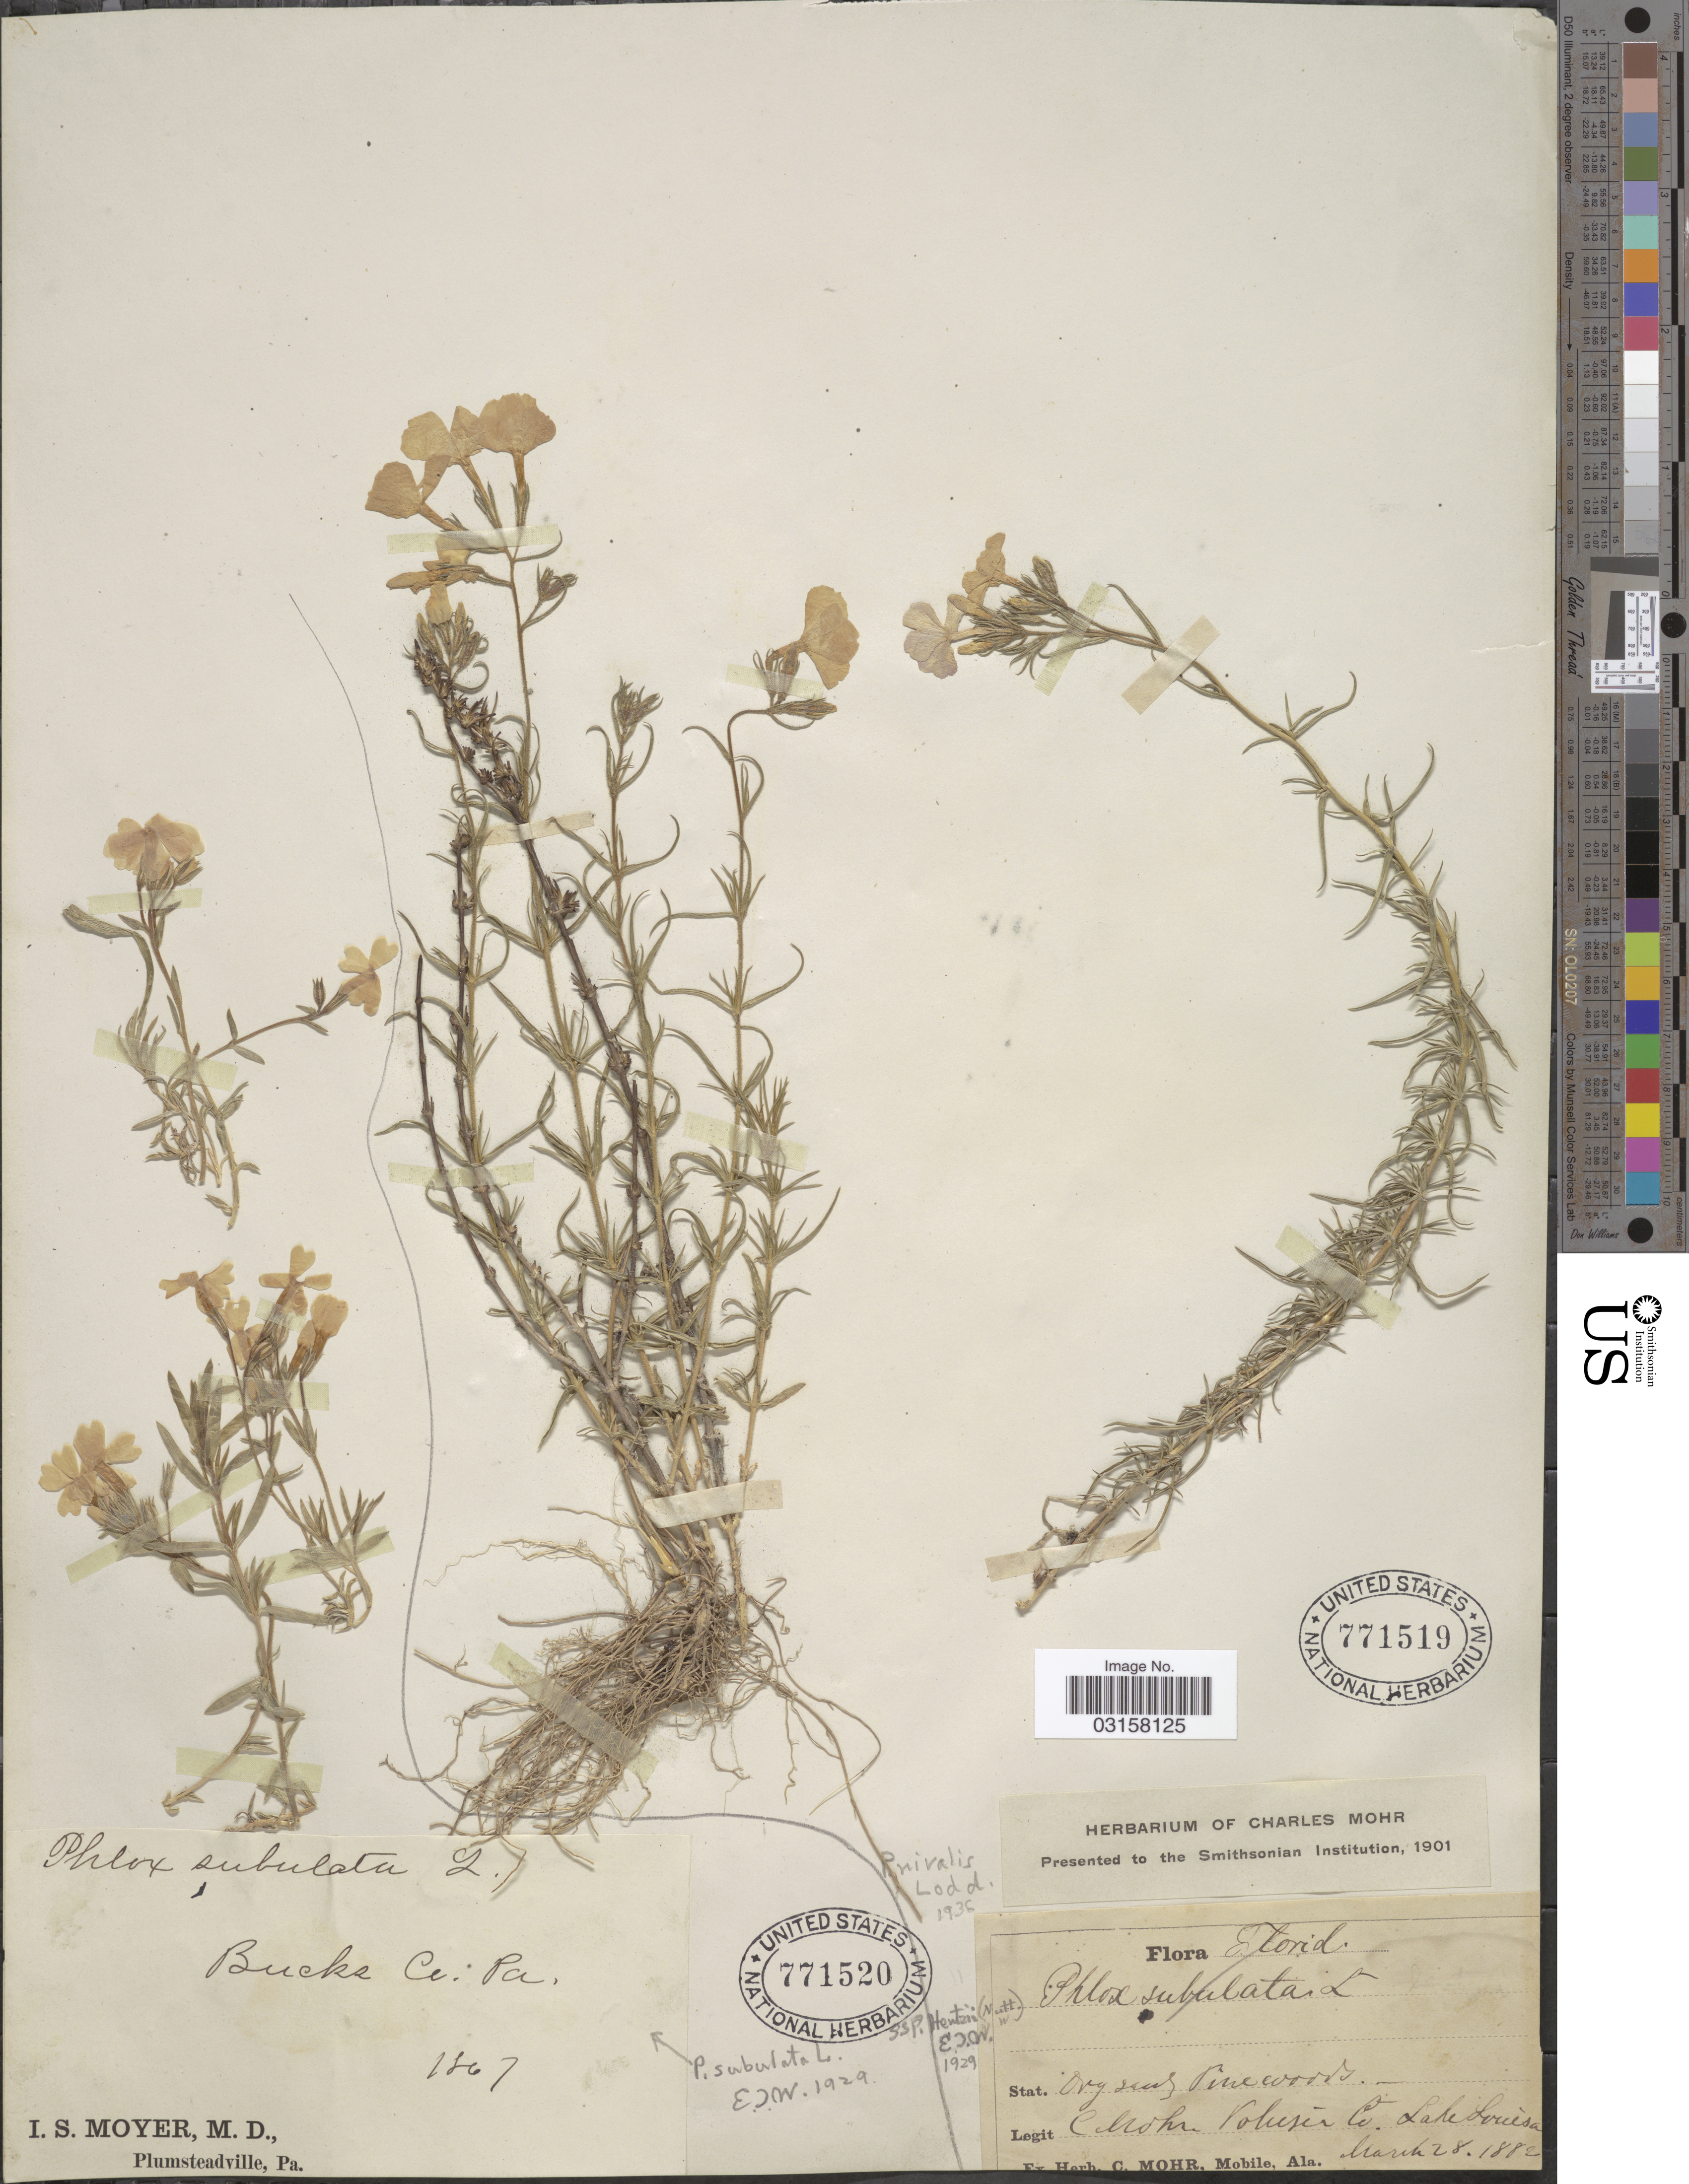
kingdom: Plantae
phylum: Tracheophyta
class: Magnoliopsida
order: Ericales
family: Polemoniaceae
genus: Phlox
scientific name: Phlox nivalis subsp. nivalis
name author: Lodd. ex Sweet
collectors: C. Mohr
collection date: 1882-03-28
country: United States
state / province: Florida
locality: Volusia Co. Lake Louisa.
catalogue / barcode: US 771519